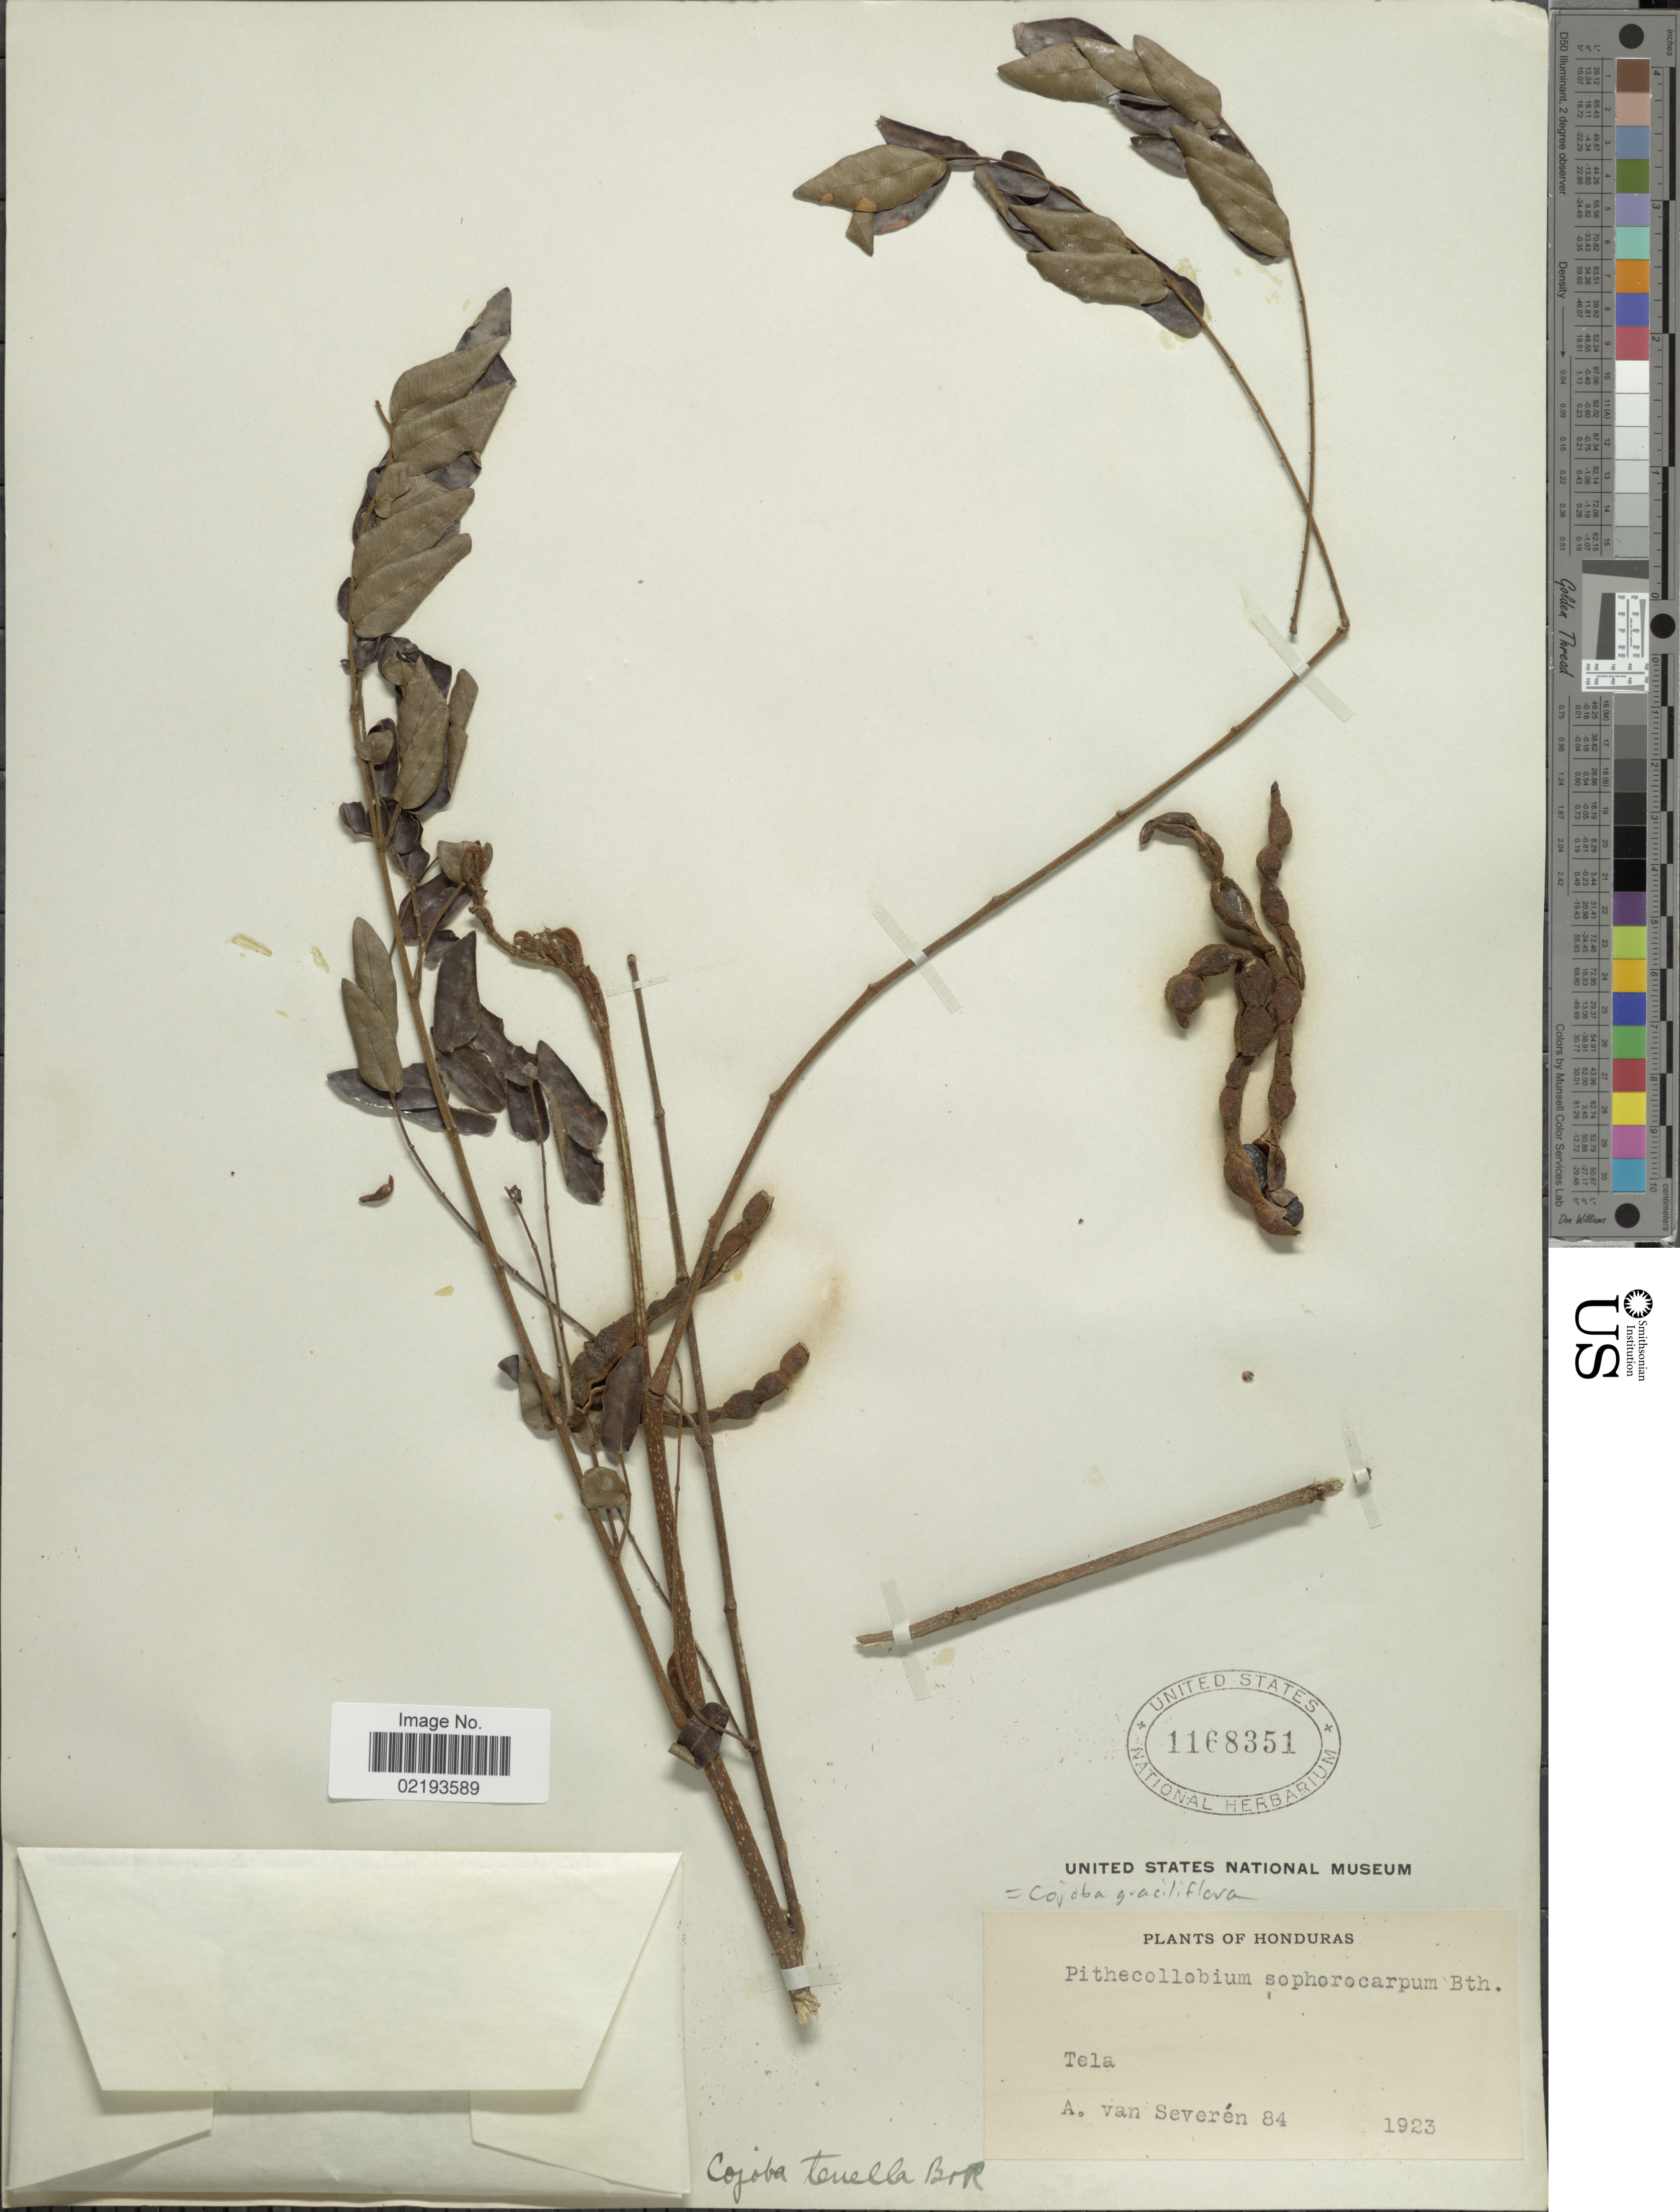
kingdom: Plantae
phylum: Tracheophyta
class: Magnoliopsida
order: Fabales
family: Fabaceae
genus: Cojoba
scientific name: Cojoba graciliflora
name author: (S.F. Blake) Britton & Rose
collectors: A. Van Severen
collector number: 84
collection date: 1923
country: Honduras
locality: Tela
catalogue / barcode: US 1168351